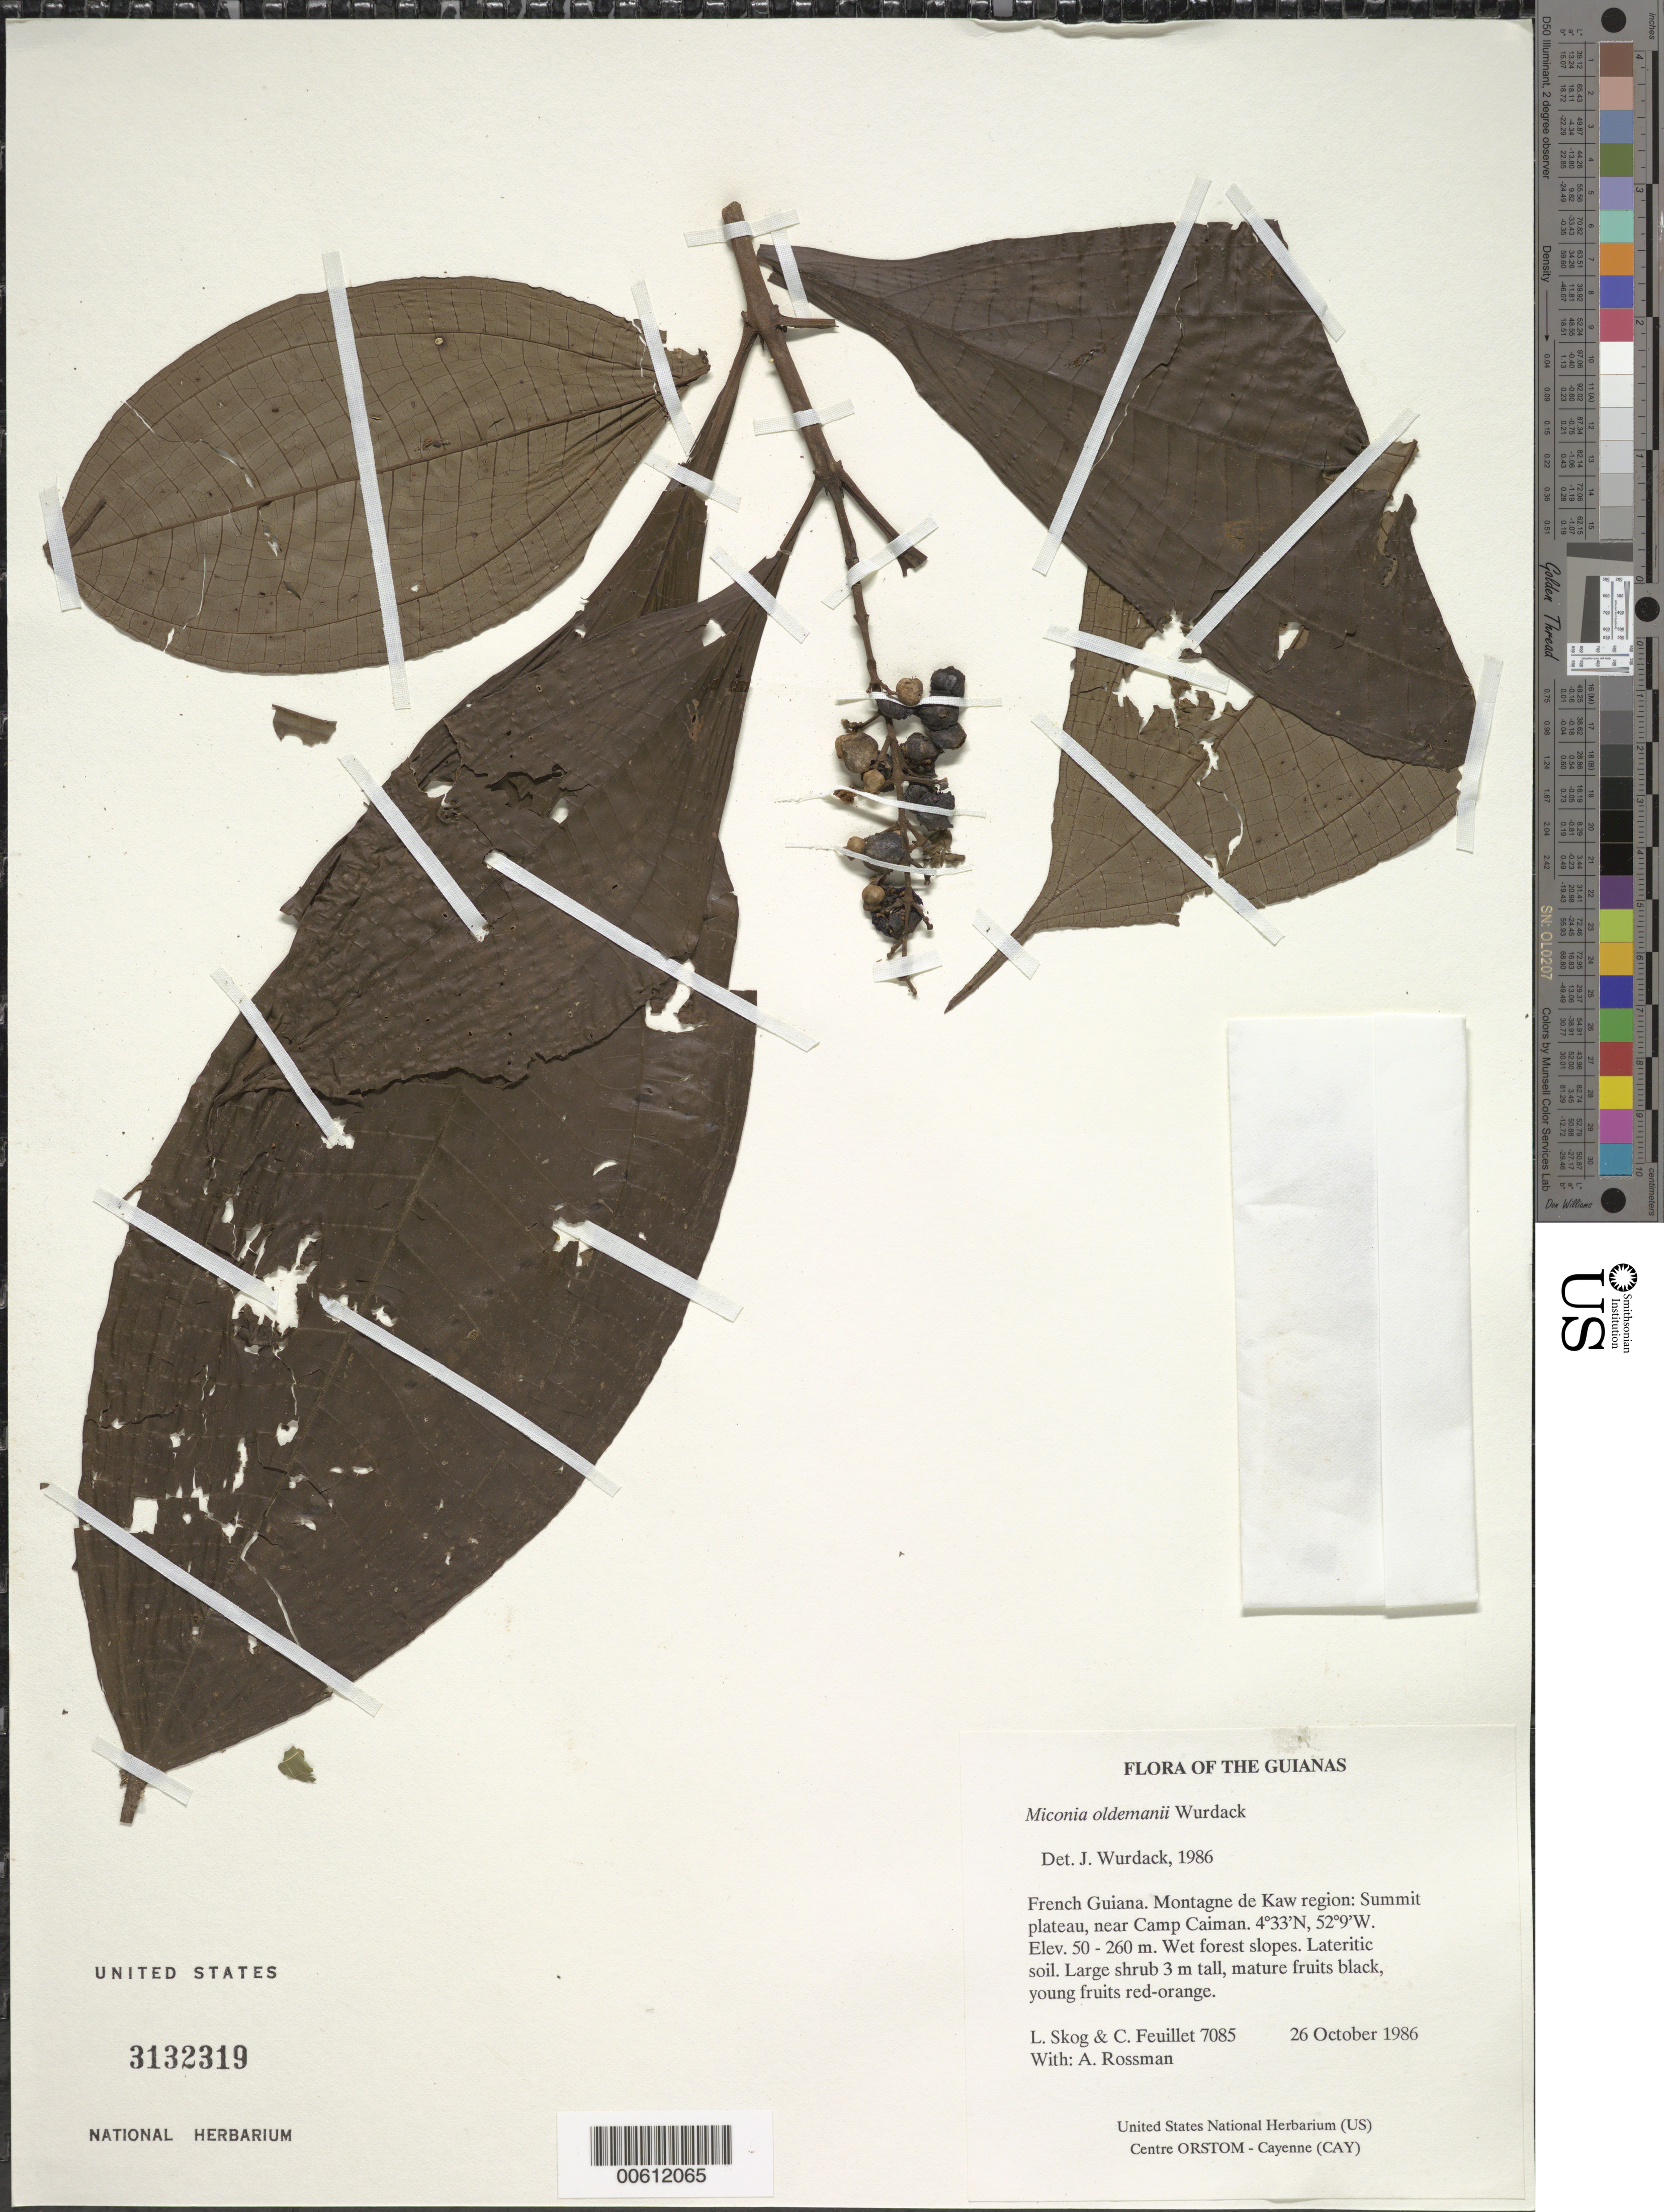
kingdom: Plantae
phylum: Tracheophyta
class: Magnoliopsida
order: Myrtales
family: Melastomataceae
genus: Miconia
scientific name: Miconia oldemanii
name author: Wurdack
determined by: Wurdack, John J., (US), US (UNITED STATES)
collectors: L. E. Skog, C. Feuillet & A. Rossman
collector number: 7085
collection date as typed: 26 October 1986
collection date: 1986-10-26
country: French Guiana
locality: Montagne de Kaw. Summit plateau, near Camp Caiman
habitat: Wet forest slopes. Lateritic soil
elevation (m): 50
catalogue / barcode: US 3132319